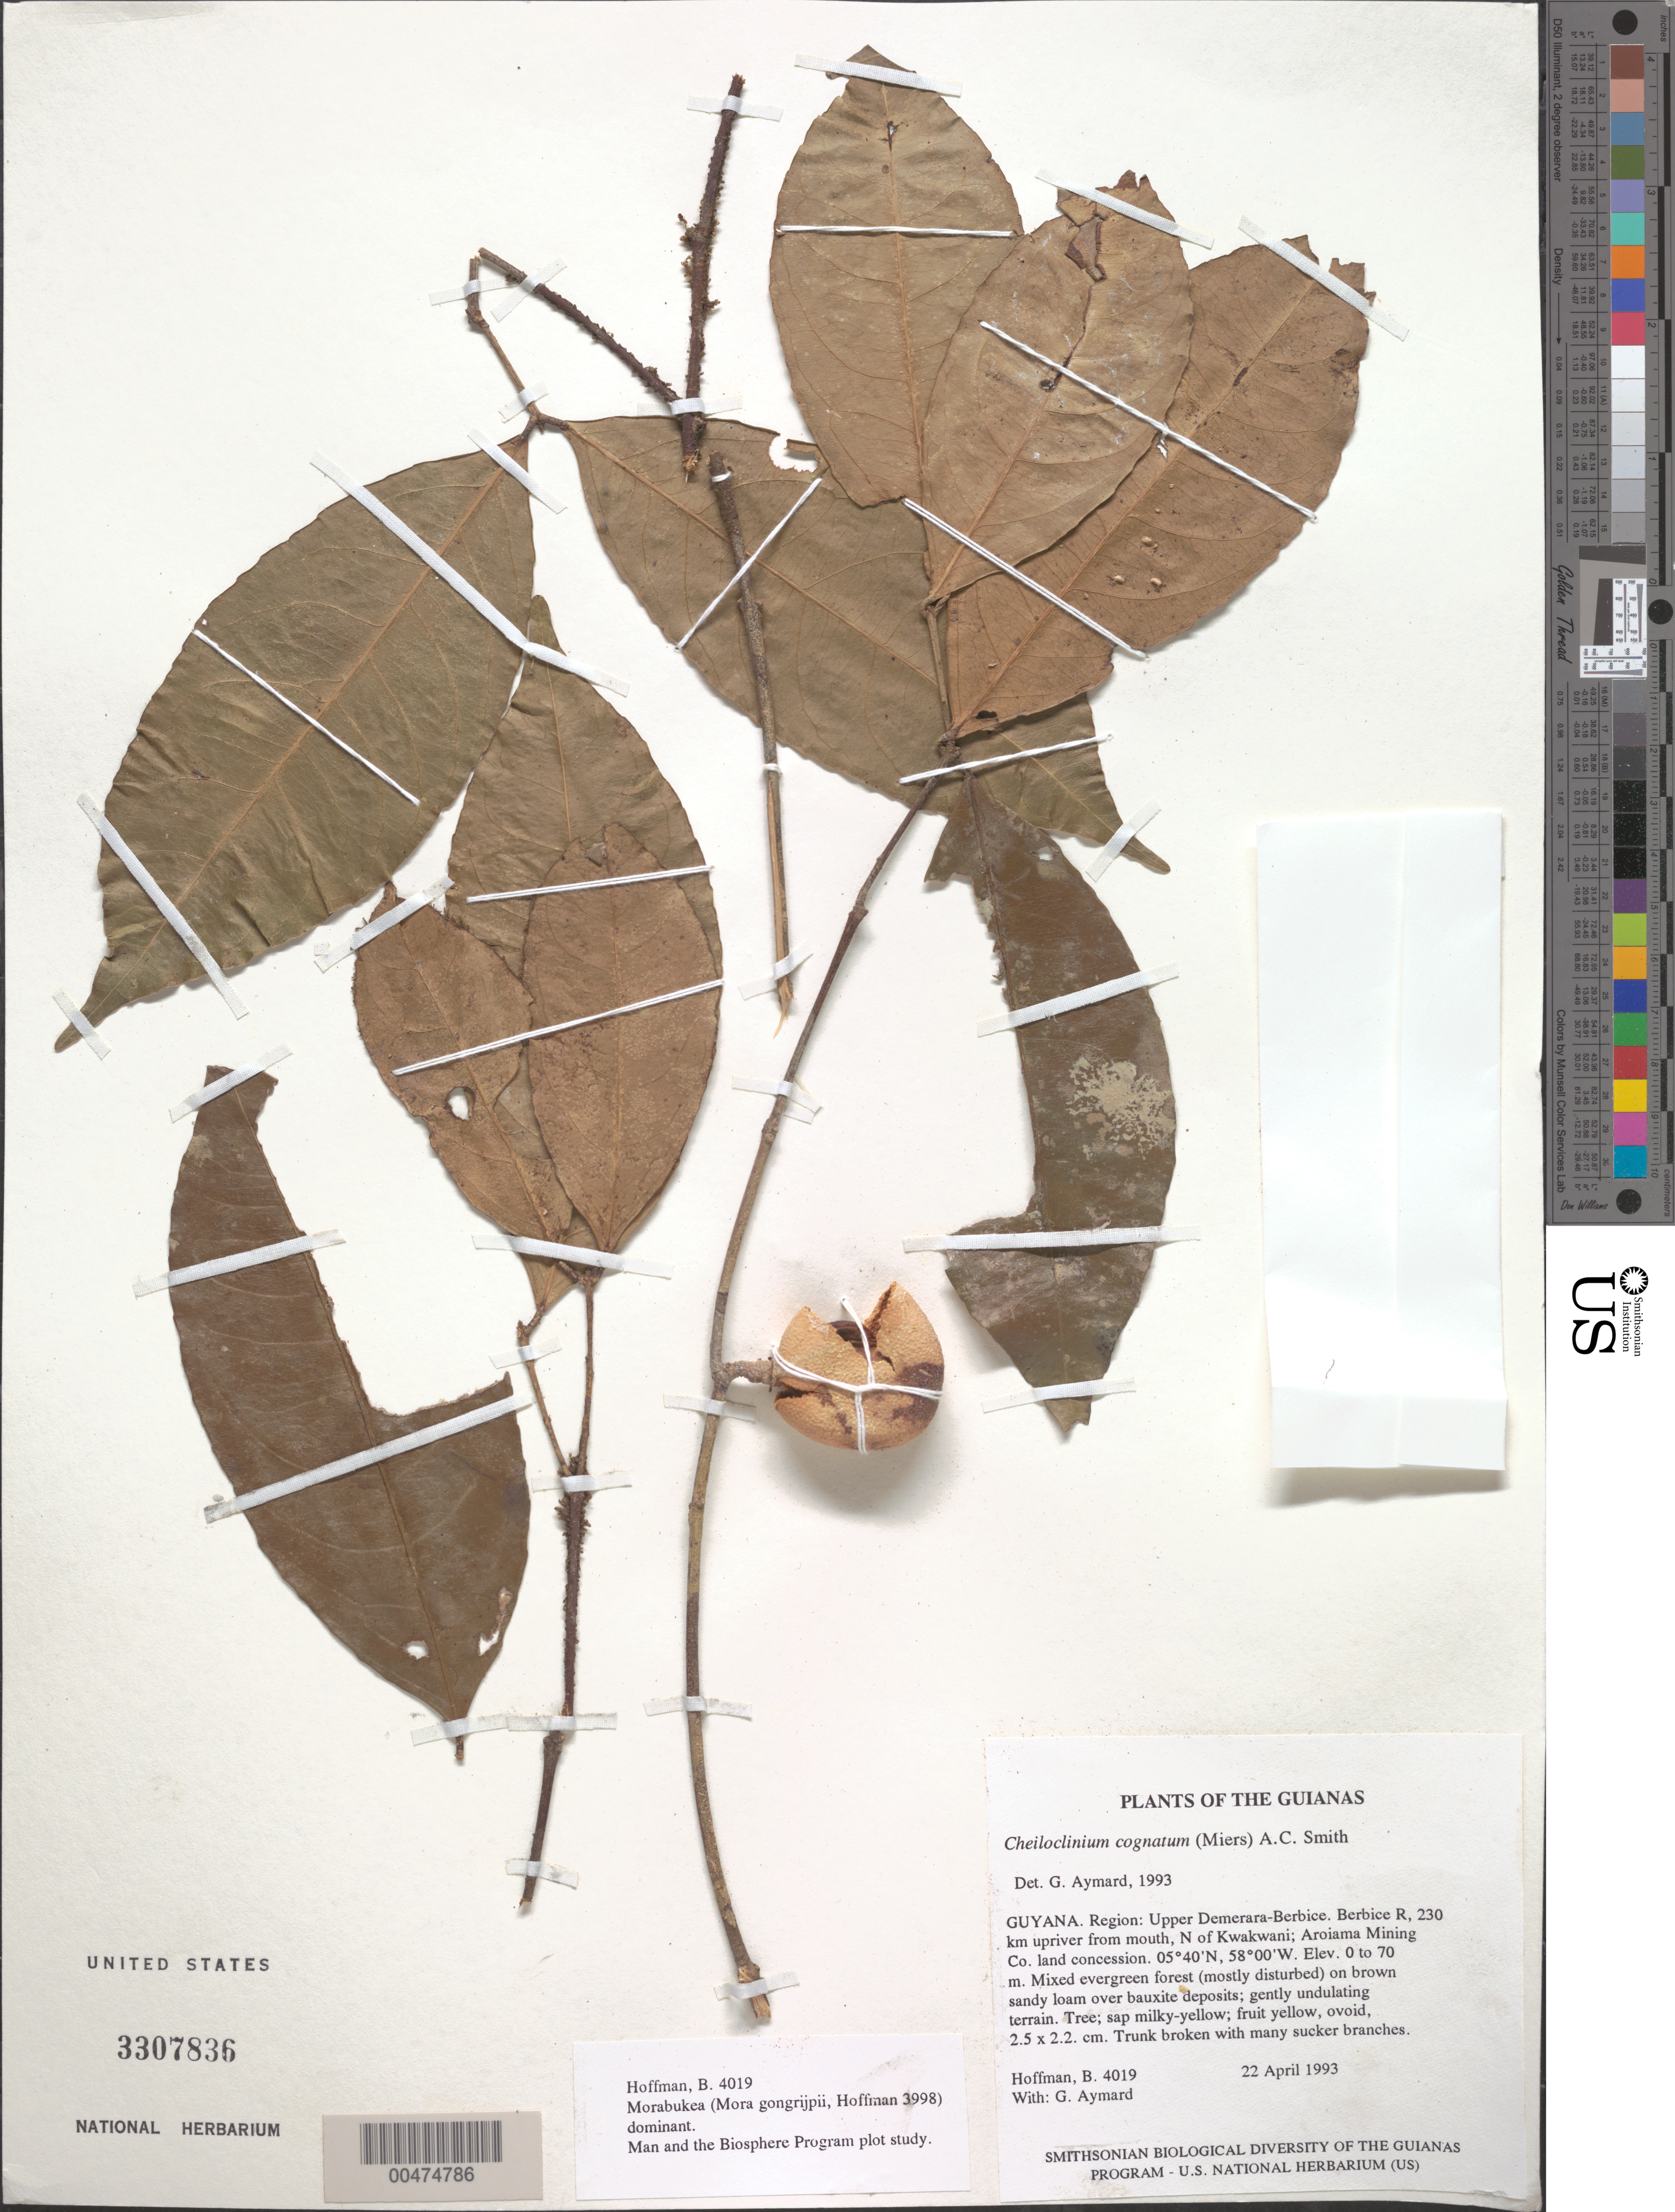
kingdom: Plantae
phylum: Tracheophyta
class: Magnoliopsida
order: Celastrales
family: Celastraceae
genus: Cheiloclinium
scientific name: Cheiloclinium cognatum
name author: (Miers) A.C. Sm.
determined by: Aymard C., G. A., (PORT), Univ. Nac. Exp. de los Llanos Ezequiel Zamora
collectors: B. Hoffman & G. A. Aymard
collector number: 4019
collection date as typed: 22 April 1993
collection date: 1993-04-22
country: Guyana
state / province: U. Demerara-Berbice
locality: Berbice River, 230 km upriver from mouth, N of Kwakwani; Aroiama Mining Co. land concession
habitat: Mixed evergreen forest (mostly disturbed) on brown sandy loam over bauxite deposits; gently undulating terrain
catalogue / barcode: US 3307836